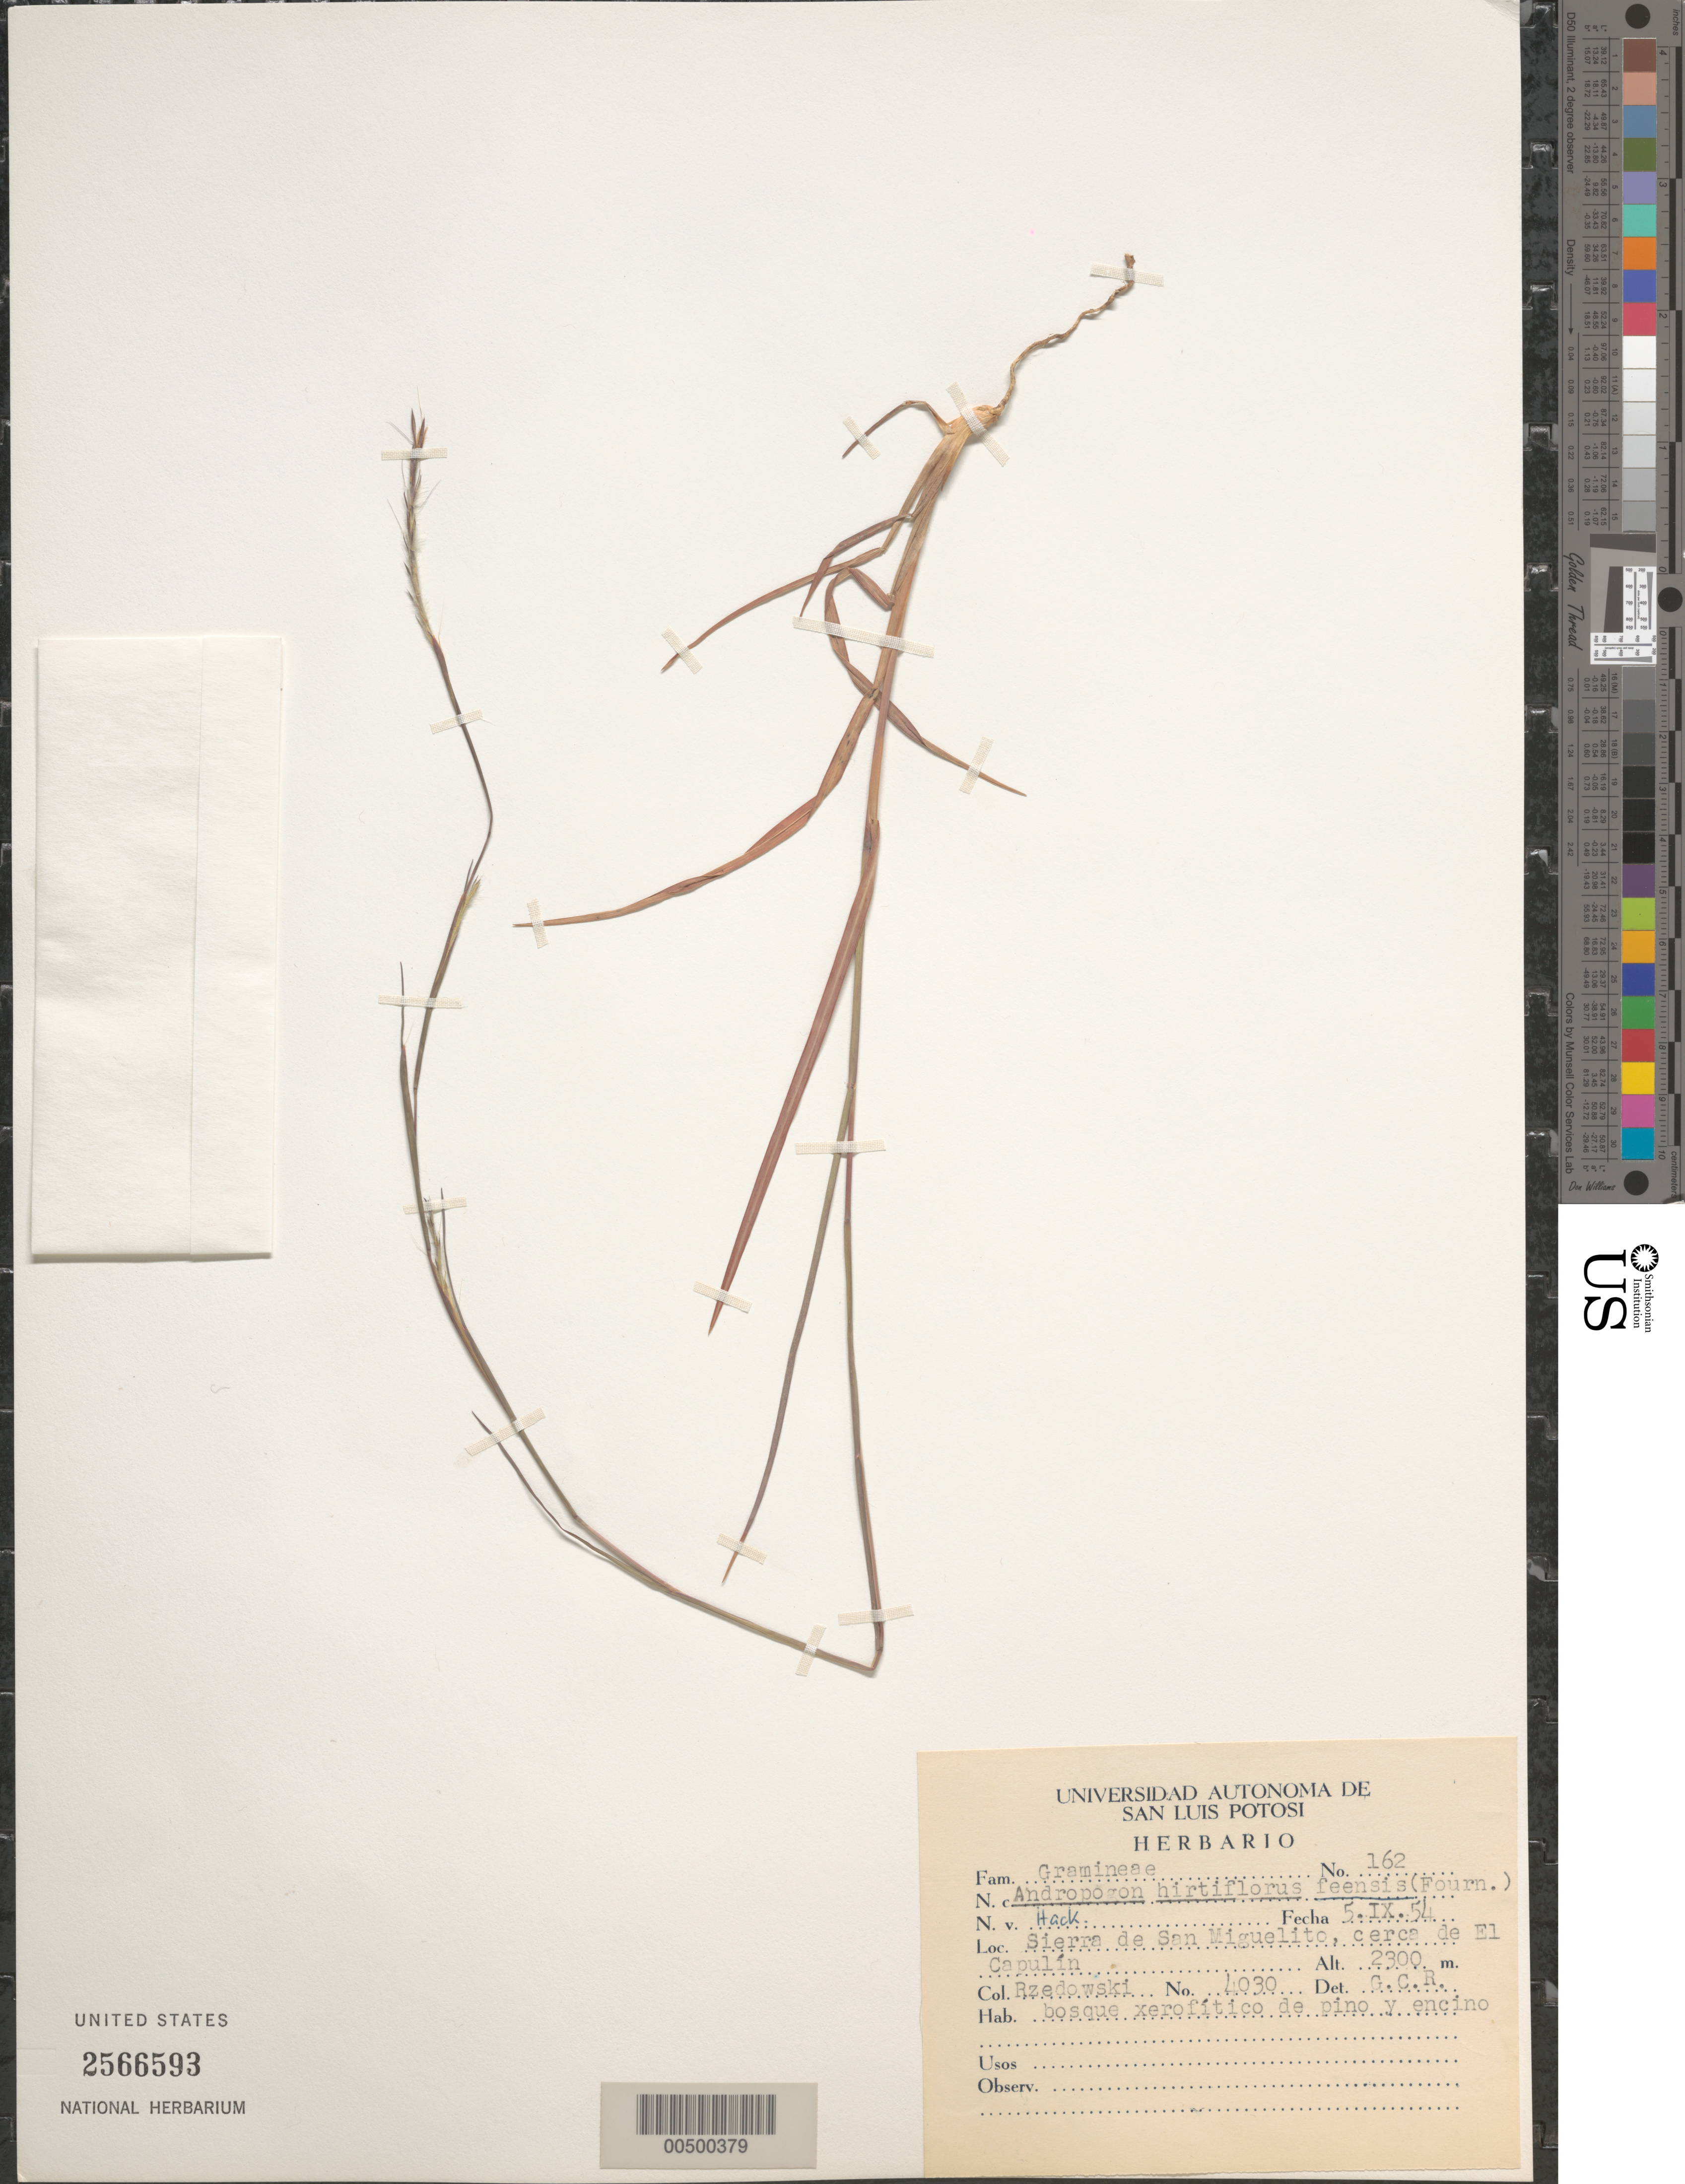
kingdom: Plantae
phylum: Tracheophyta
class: Liliopsida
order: Poales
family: Poaceae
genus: Schizachyrium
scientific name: Schizachyrium sanguineum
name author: (Retz.) Alston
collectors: J. Rzedowski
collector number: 4030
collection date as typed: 5 Sep 1954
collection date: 1954-09-05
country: Mexico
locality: Sierra de San Miguelito, around El Capulín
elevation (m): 2300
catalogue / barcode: US 2566593